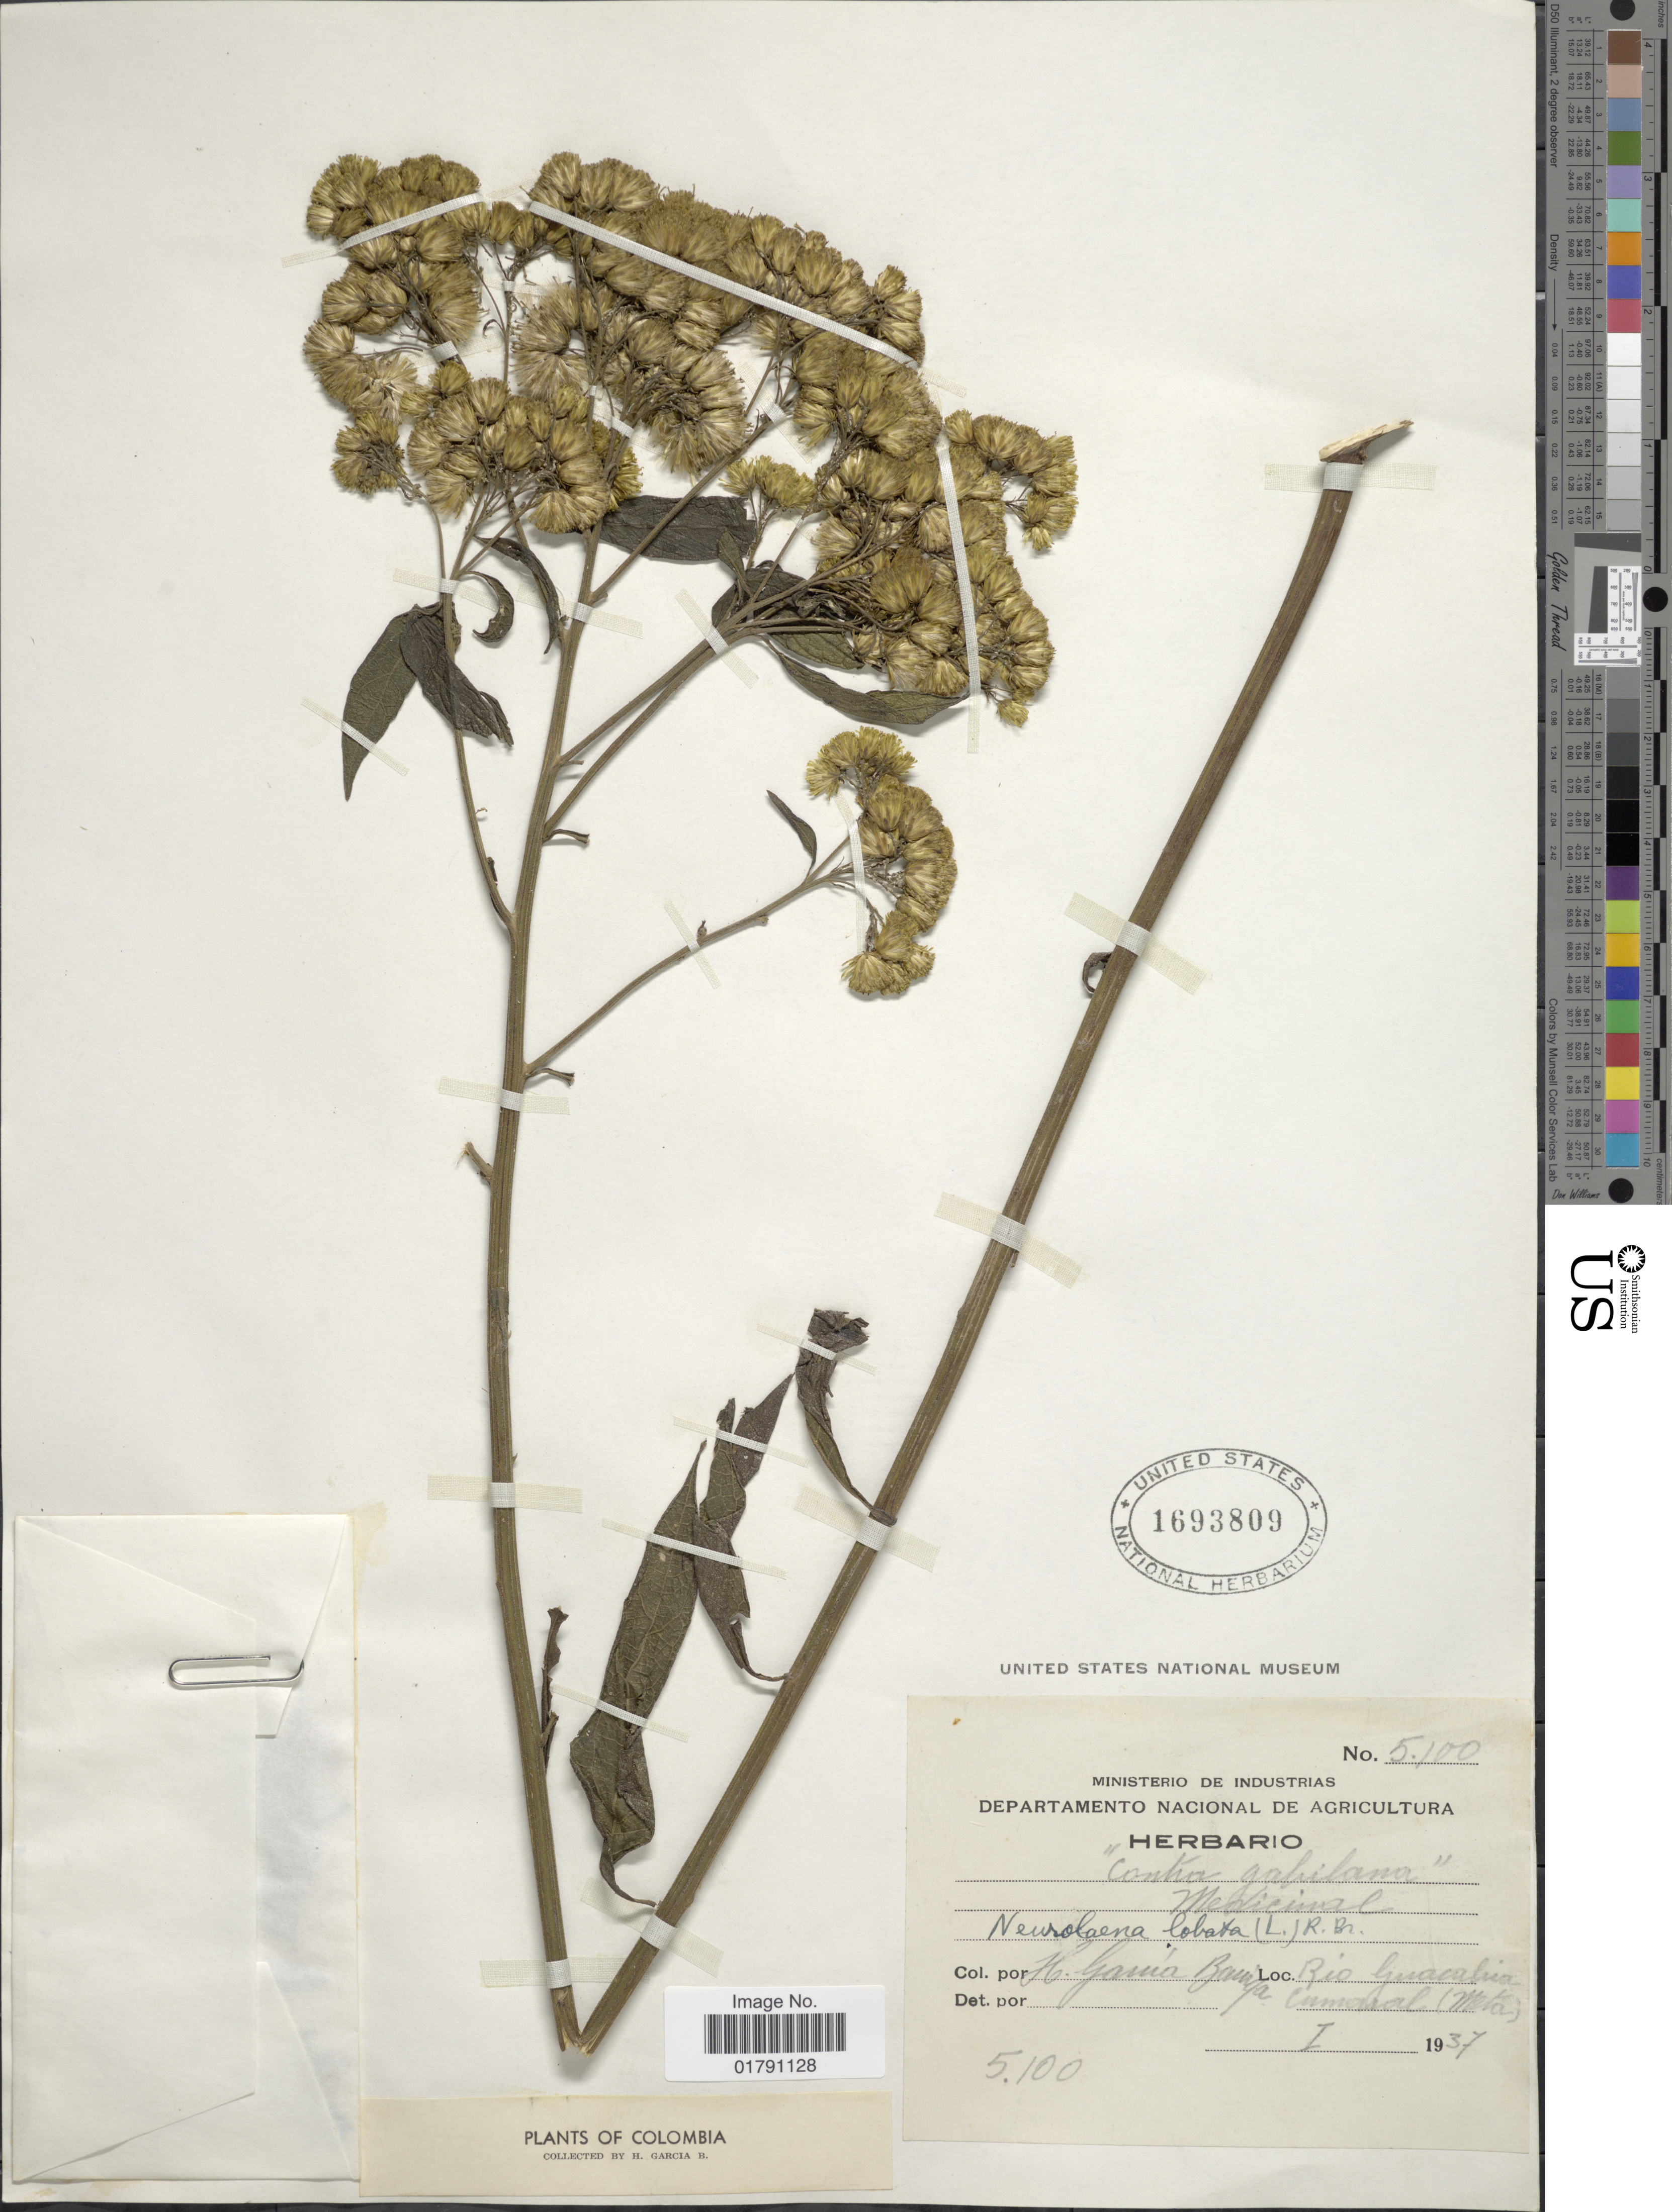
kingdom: Plantae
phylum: Tracheophyta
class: Magnoliopsida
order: Asterales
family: Asteraceae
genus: Neurolaena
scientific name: Neurolaena lobata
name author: (L.) R. Br. ex Cass.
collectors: H. García Barriga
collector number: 5100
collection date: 1937-01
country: Colombia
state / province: Meta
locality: Rio Guacahia Cumaral [interpreted]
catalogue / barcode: US 1693809